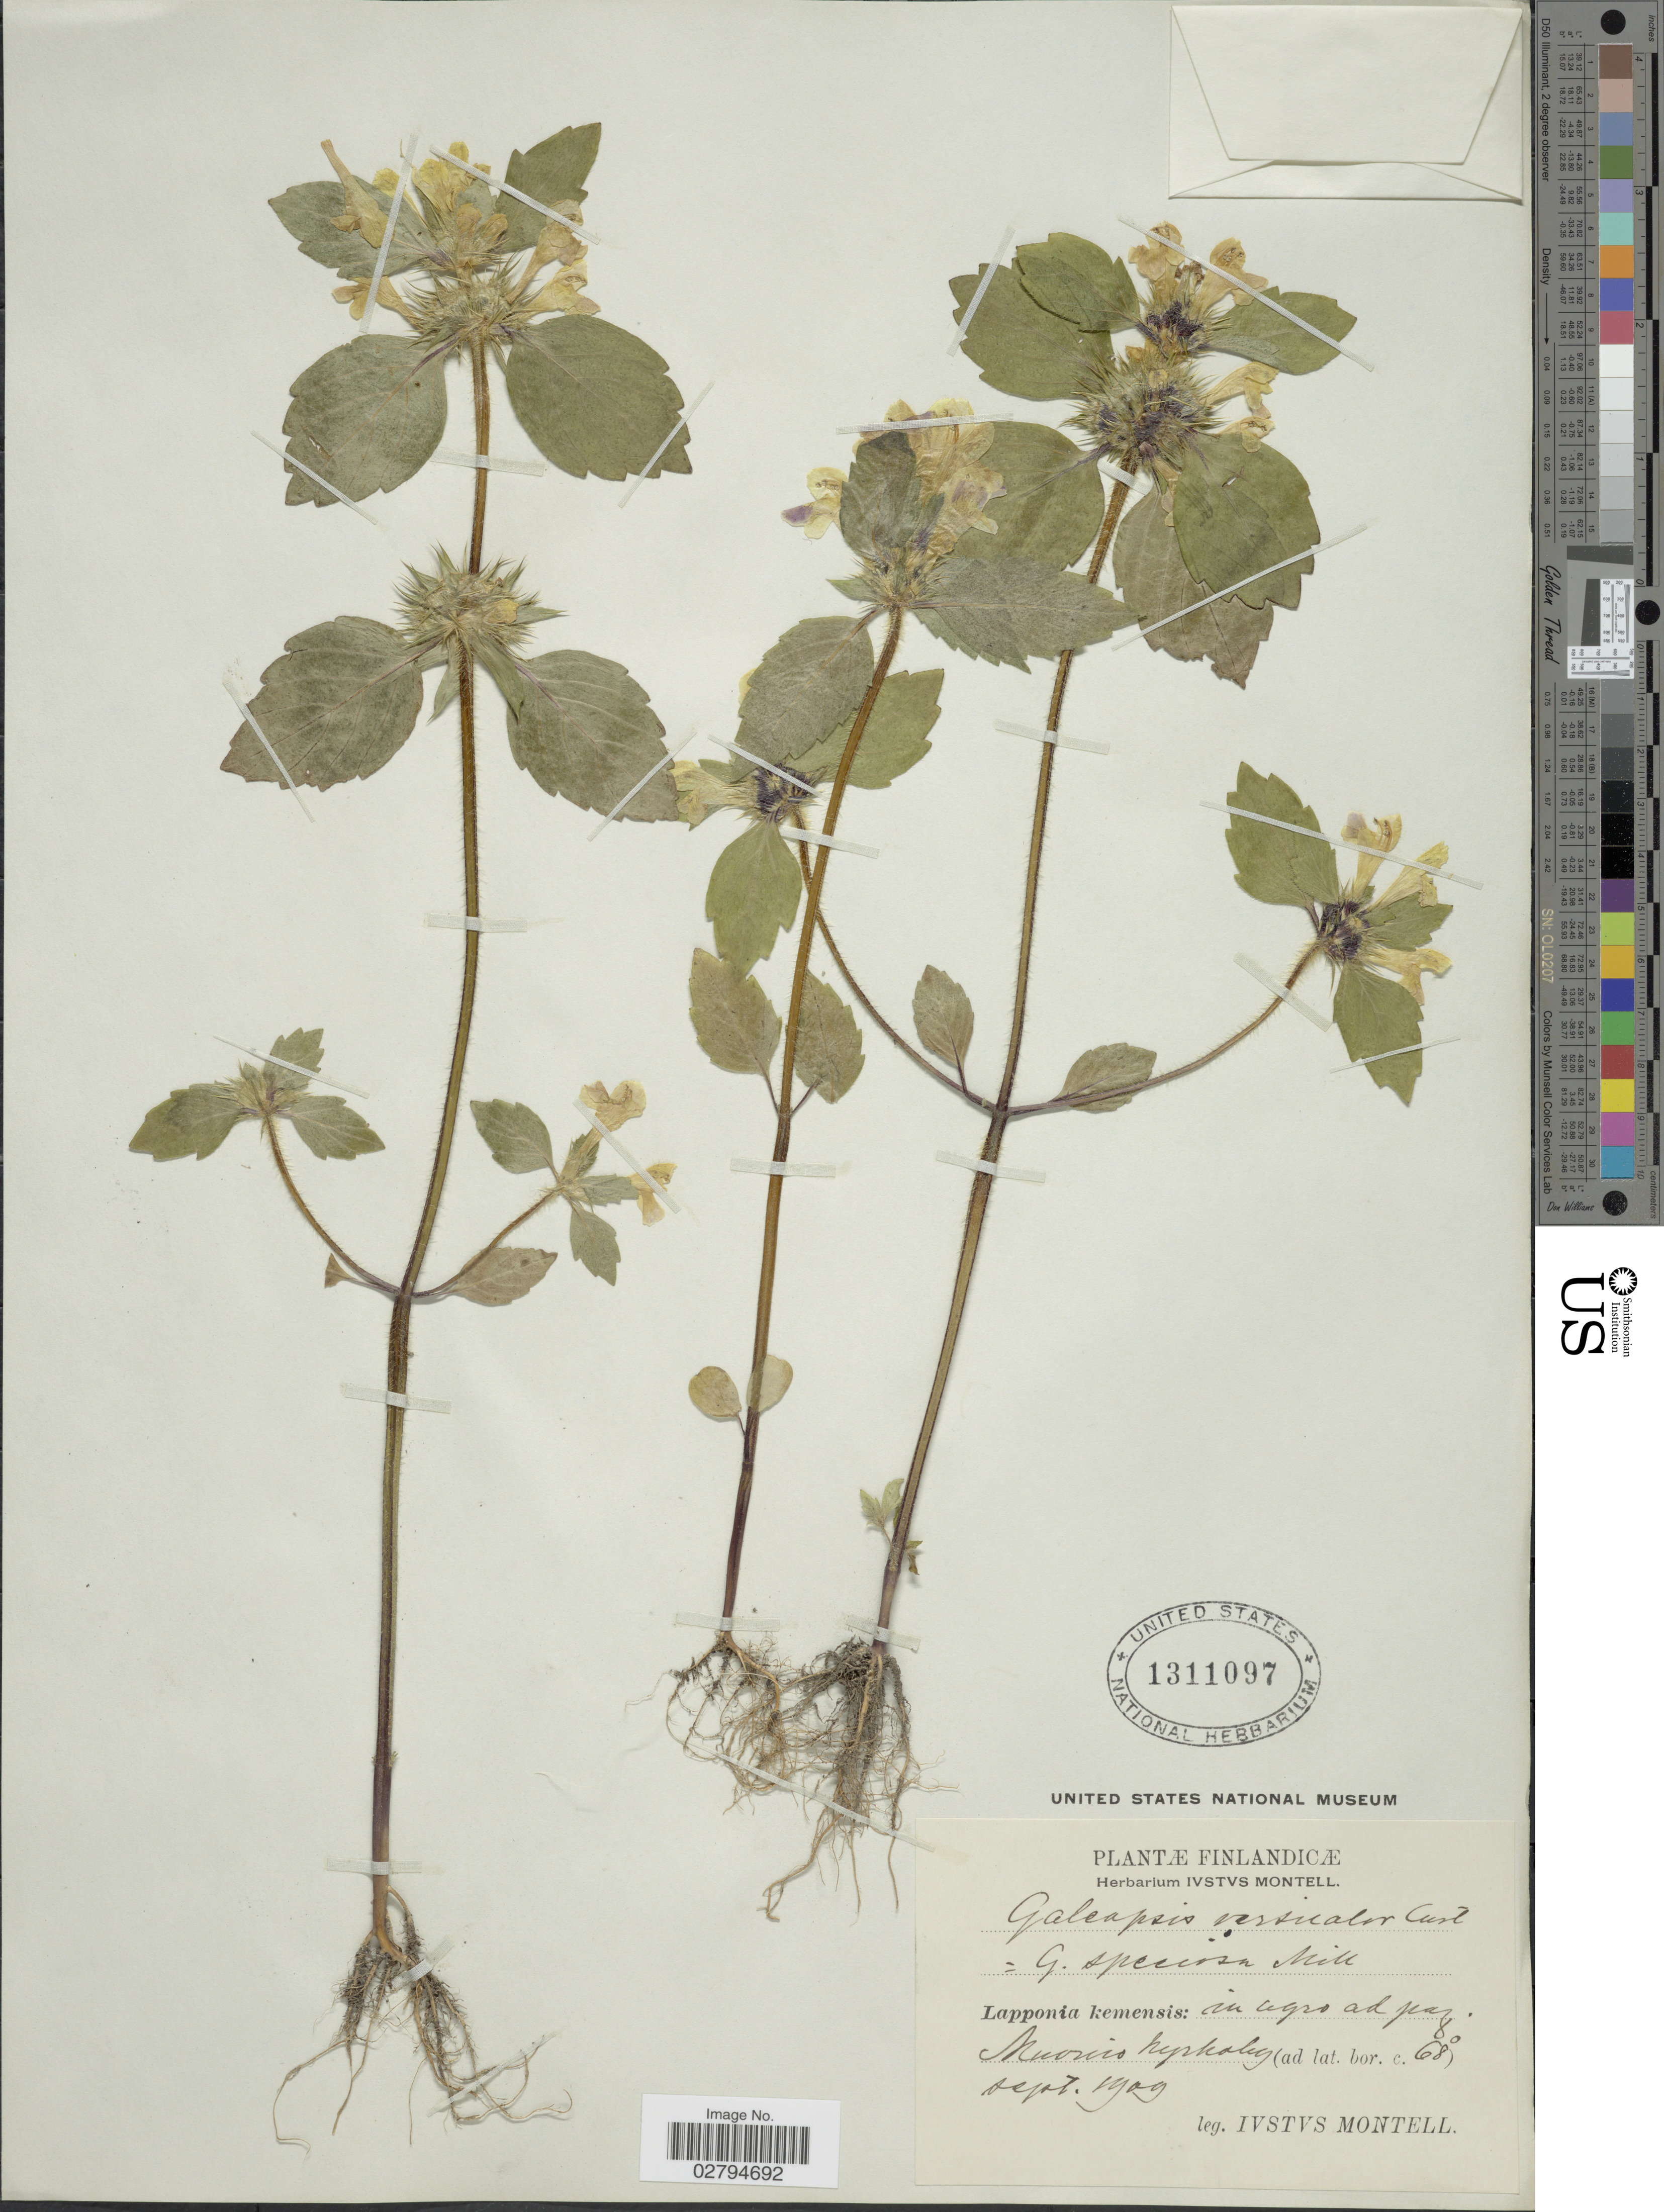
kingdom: Plantae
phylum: Tracheophyta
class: Magnoliopsida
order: Lamiales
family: Lamiaceae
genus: Galeopsis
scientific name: Galeopsis versicolor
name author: Curtis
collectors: I. Montell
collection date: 1909-09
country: Finland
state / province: Lappi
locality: Muonio kyrkoby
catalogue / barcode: US 1311097